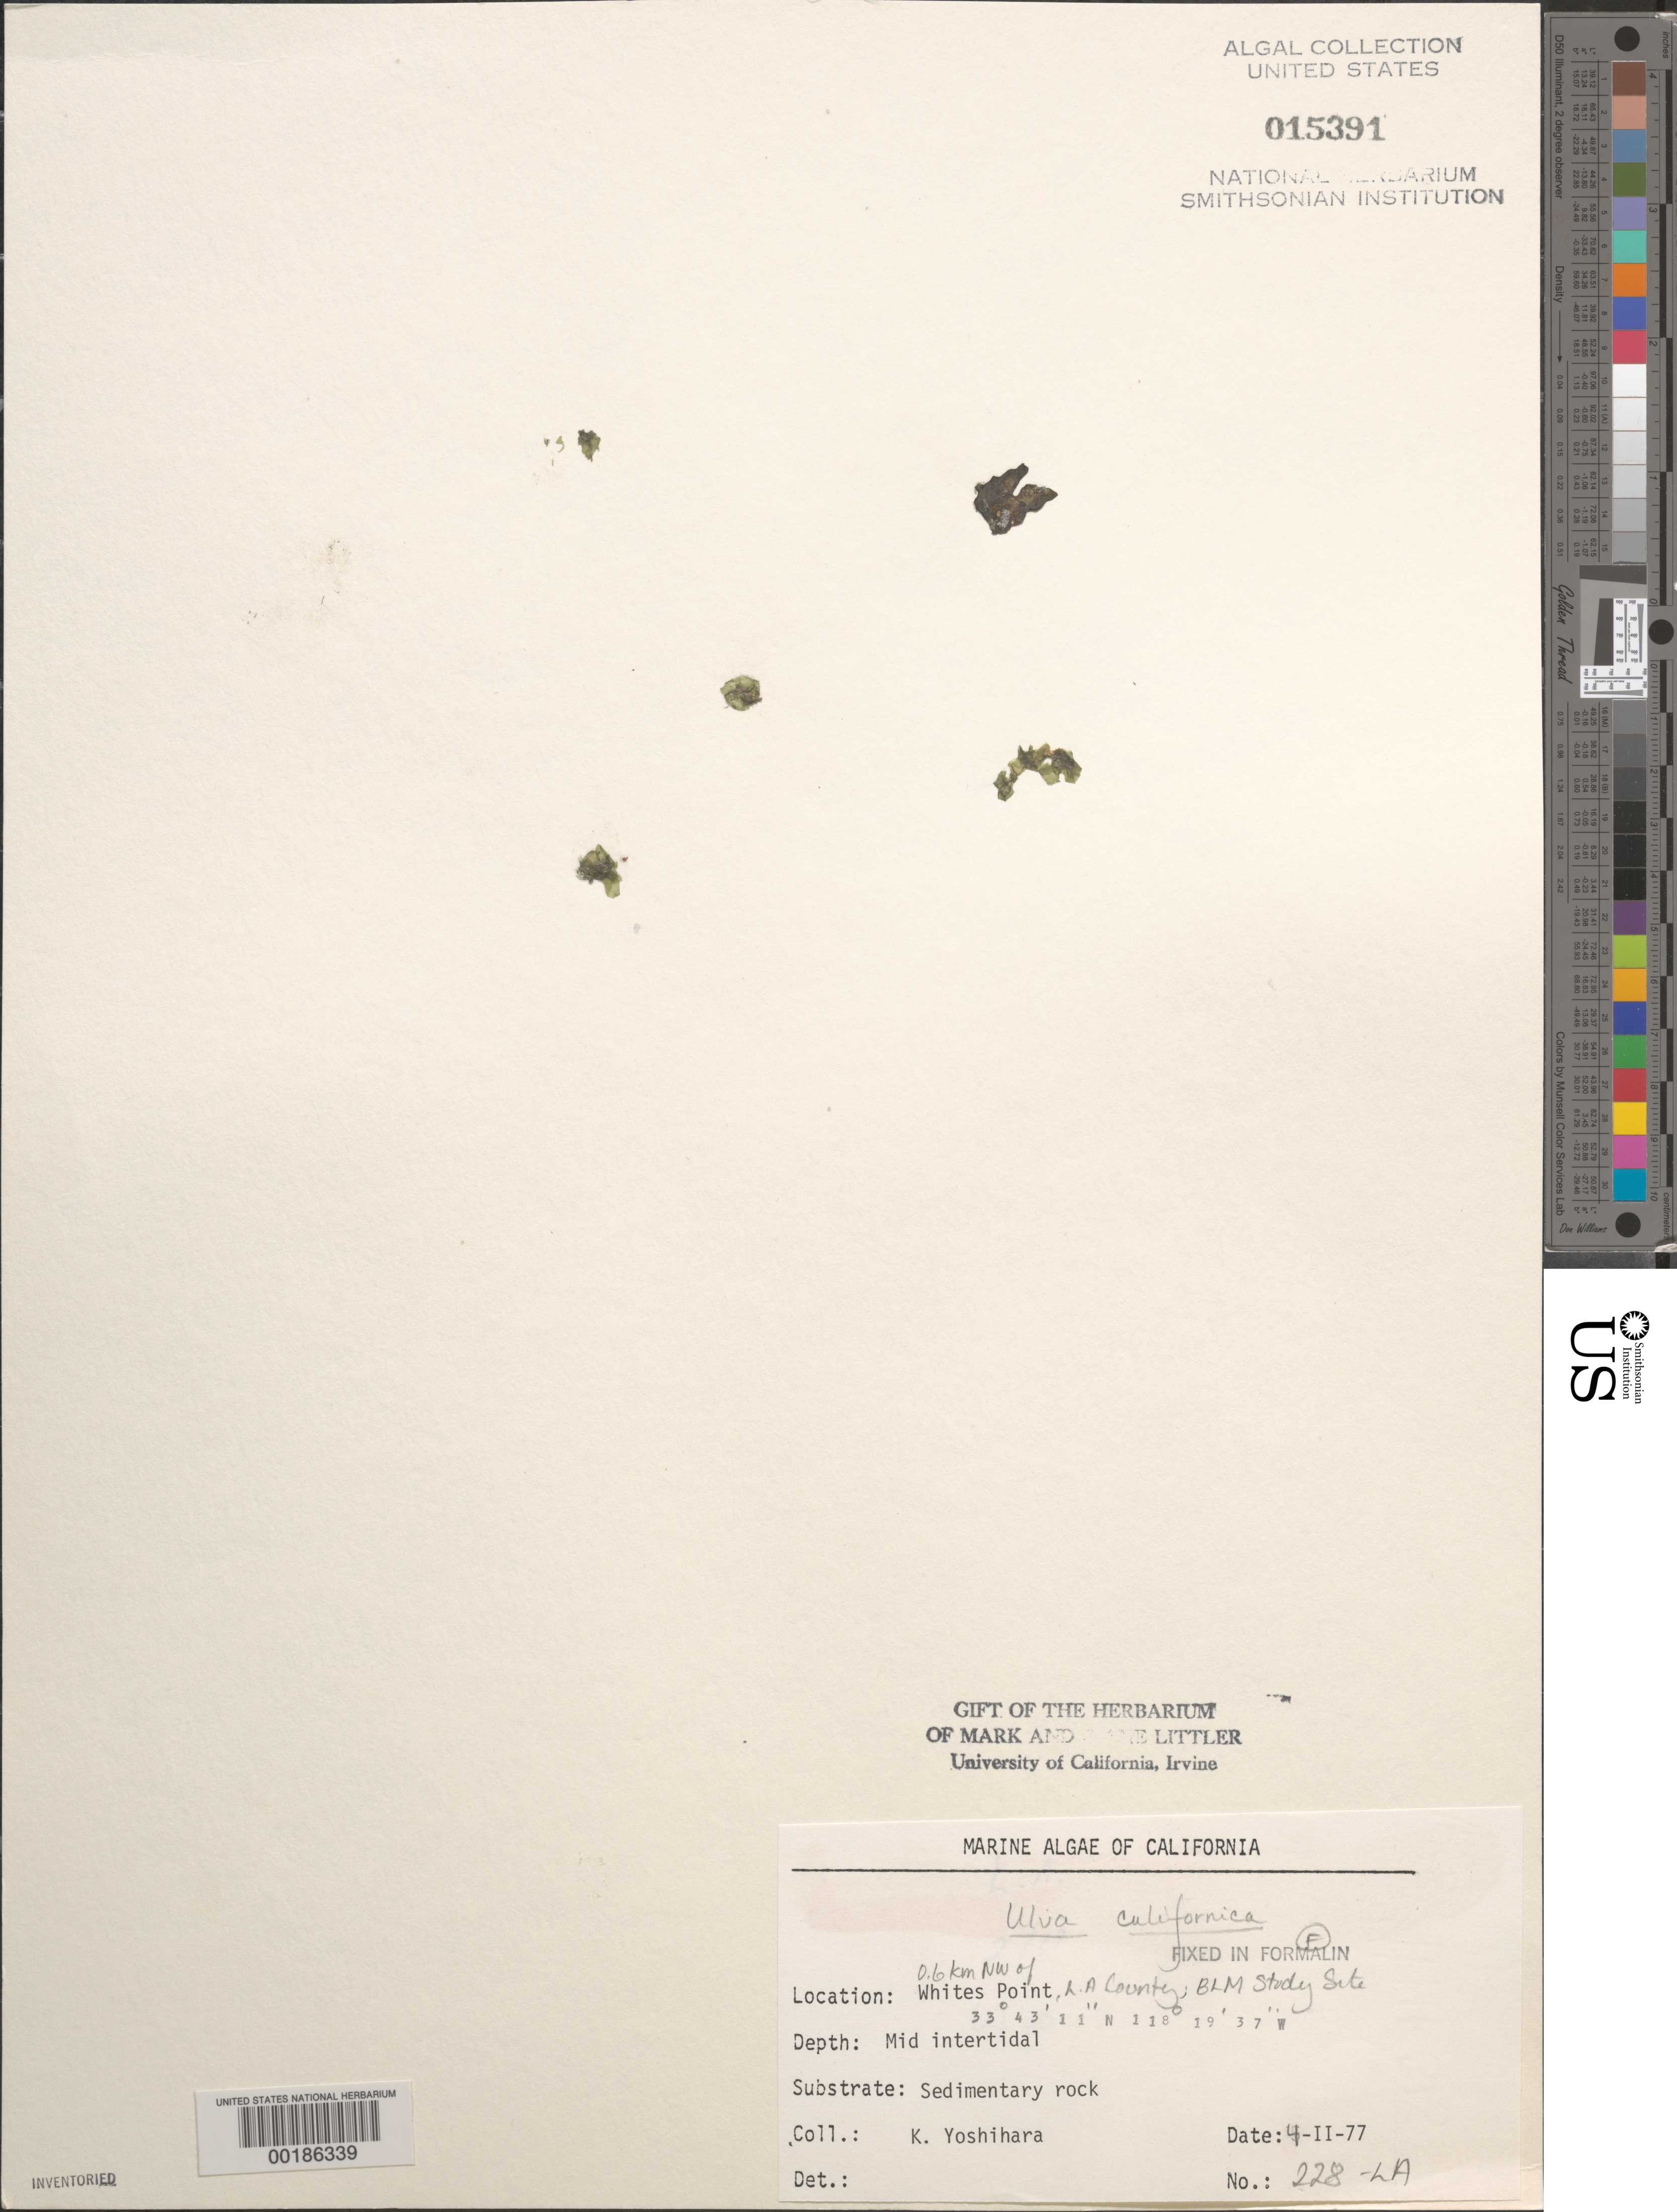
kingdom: Plantae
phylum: Chlorophyta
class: Ulvophyceae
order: Ulvales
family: Ulvaceae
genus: Ulva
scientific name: Ulva californica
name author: N.Wille in Collins et al.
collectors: K. Yoshihara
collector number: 228-la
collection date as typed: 04 Feb 1977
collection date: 1977-02-04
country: United States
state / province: California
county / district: Los Angeles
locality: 0.6 km northwest of Whites Point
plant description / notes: BLM-SOCALBIGHT Rocky Intertidal Survey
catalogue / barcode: US 15391